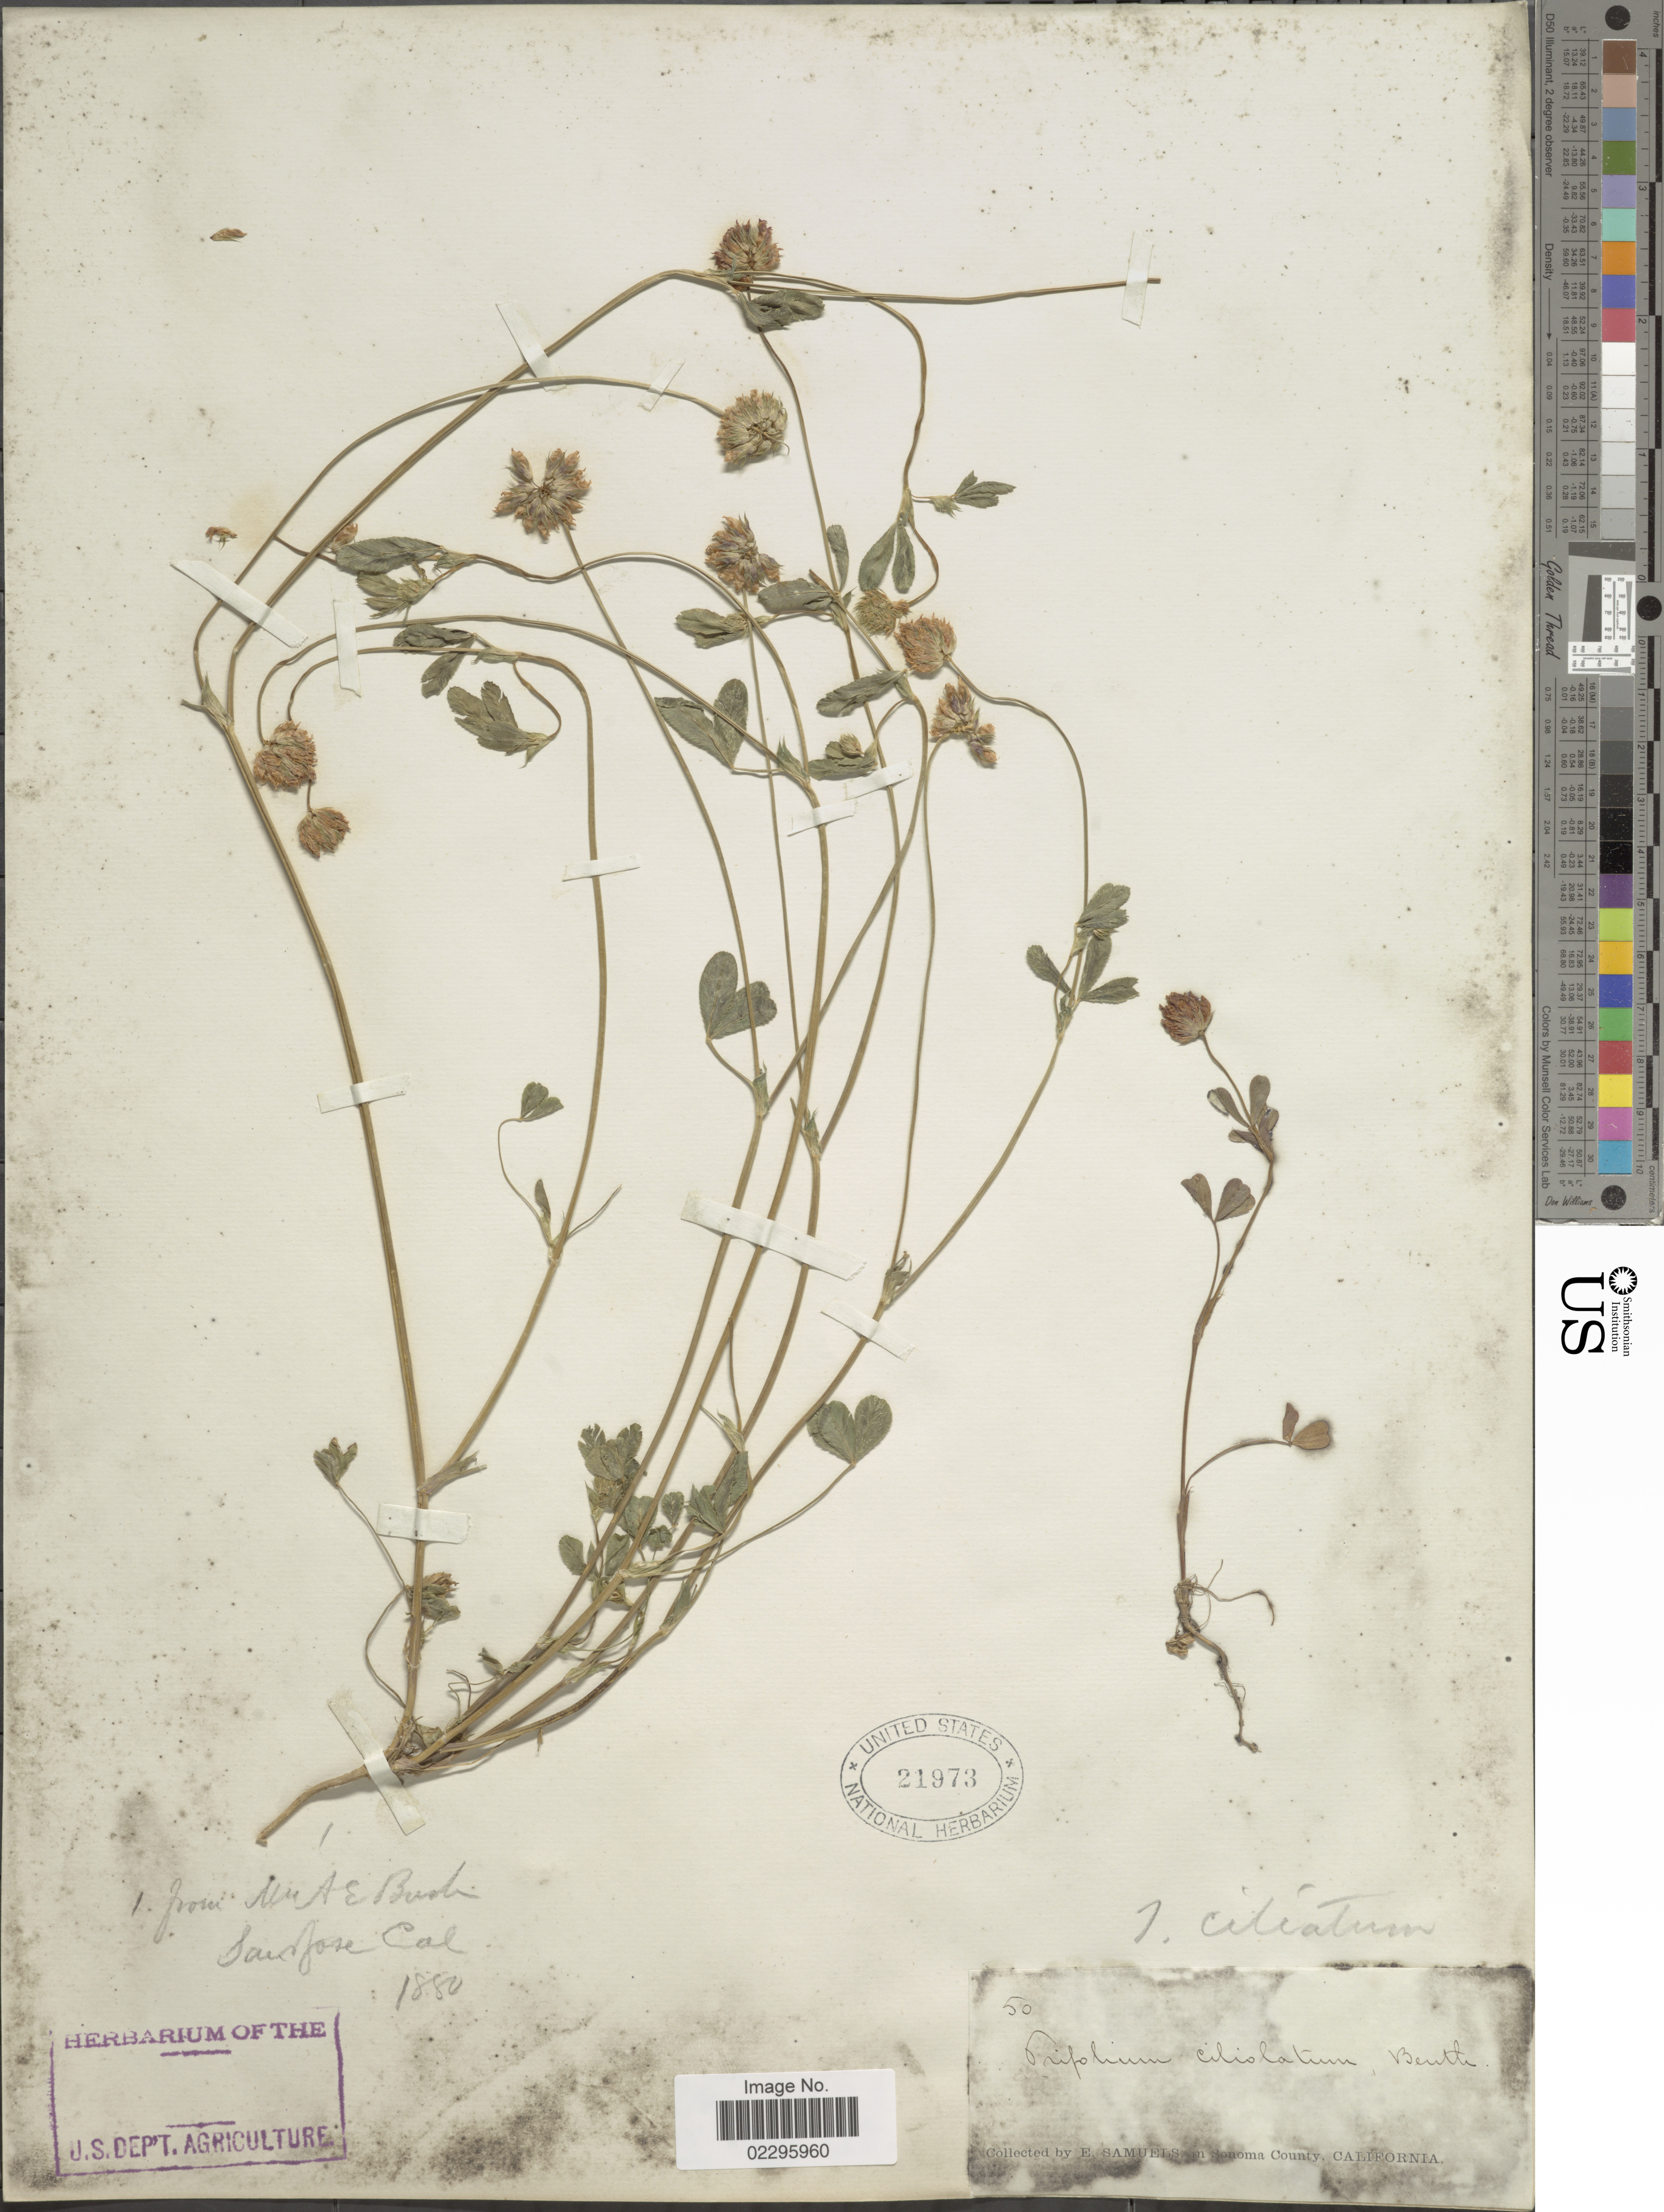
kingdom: Plantae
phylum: Tracheophyta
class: Magnoliopsida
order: Fabales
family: Fabaceae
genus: Trifolium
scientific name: Trifolium ciliolatum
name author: Benth.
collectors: E. Samuels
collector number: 50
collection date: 1880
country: United States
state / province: California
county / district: Sonoma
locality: Sonoma County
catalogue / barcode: US 21973